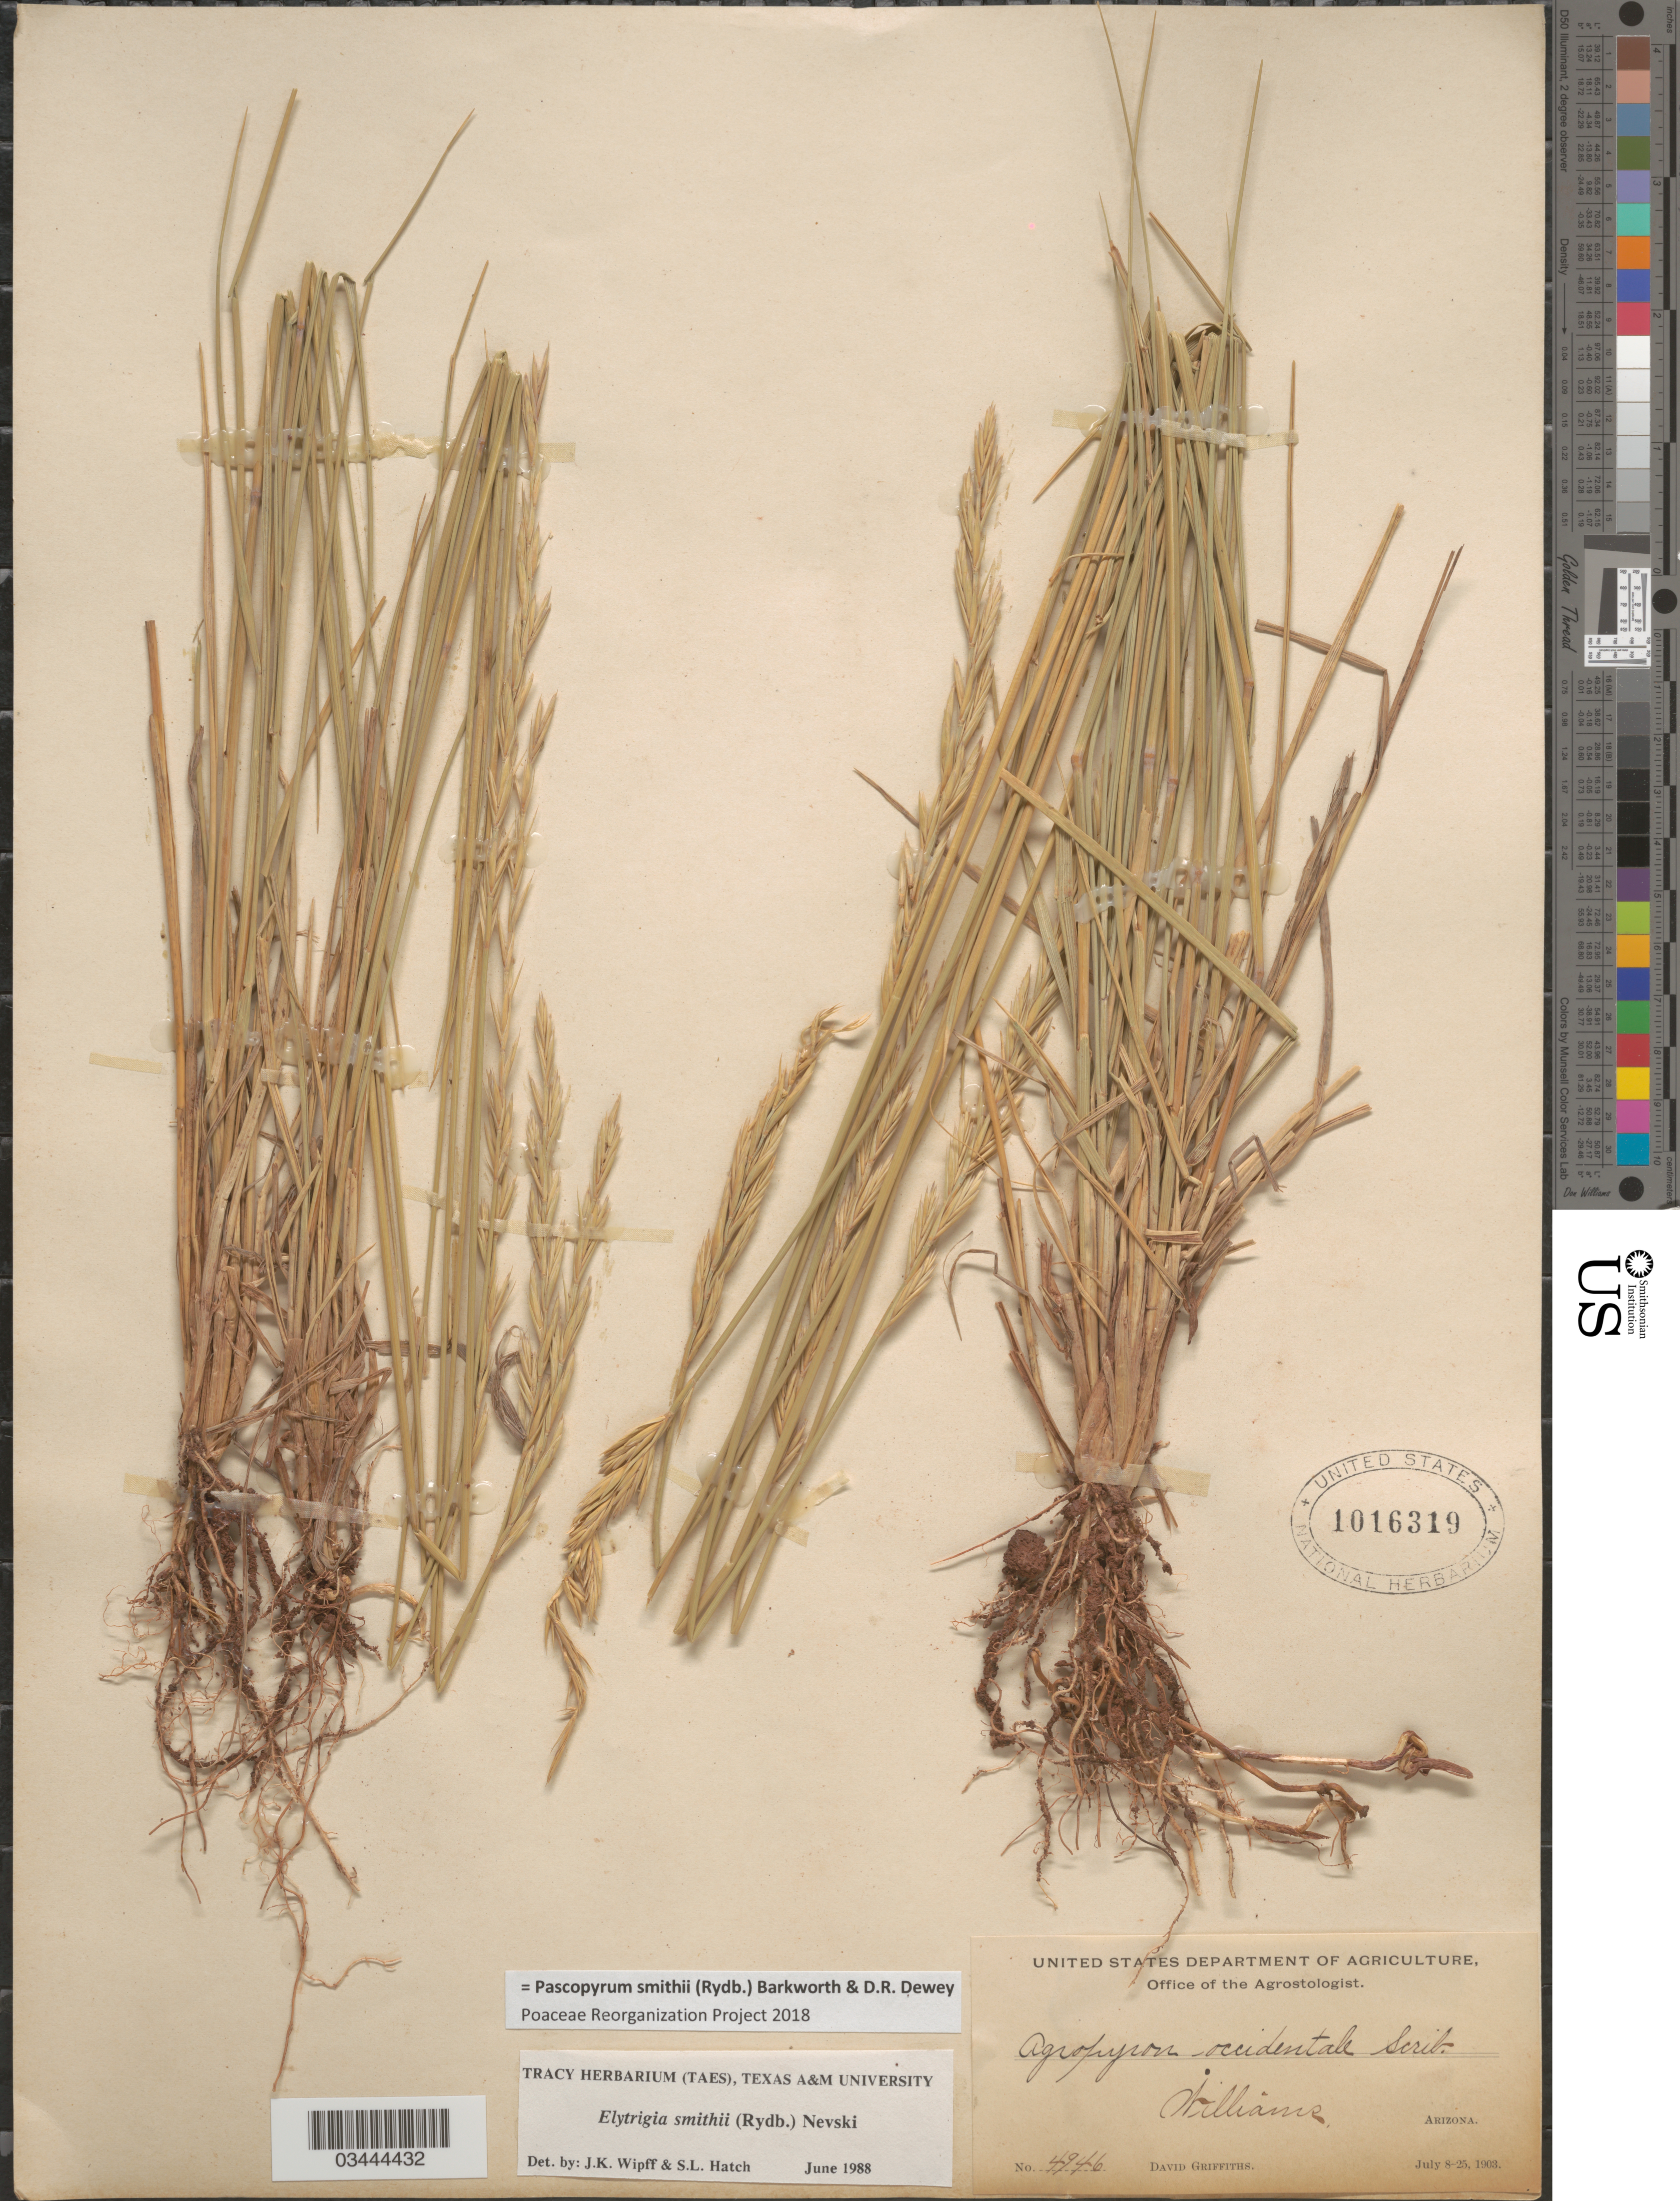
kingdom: Plantae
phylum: Tracheophyta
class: Liliopsida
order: Poales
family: Poaceae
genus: Pascopyrum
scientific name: Pascopyrum smithii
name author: (Rydb.) Barkworth & Dewey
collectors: D. Griffiths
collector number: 4946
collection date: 1903-07-08/1903-07-25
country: United States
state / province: Arizona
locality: Williams.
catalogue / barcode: US 1016319